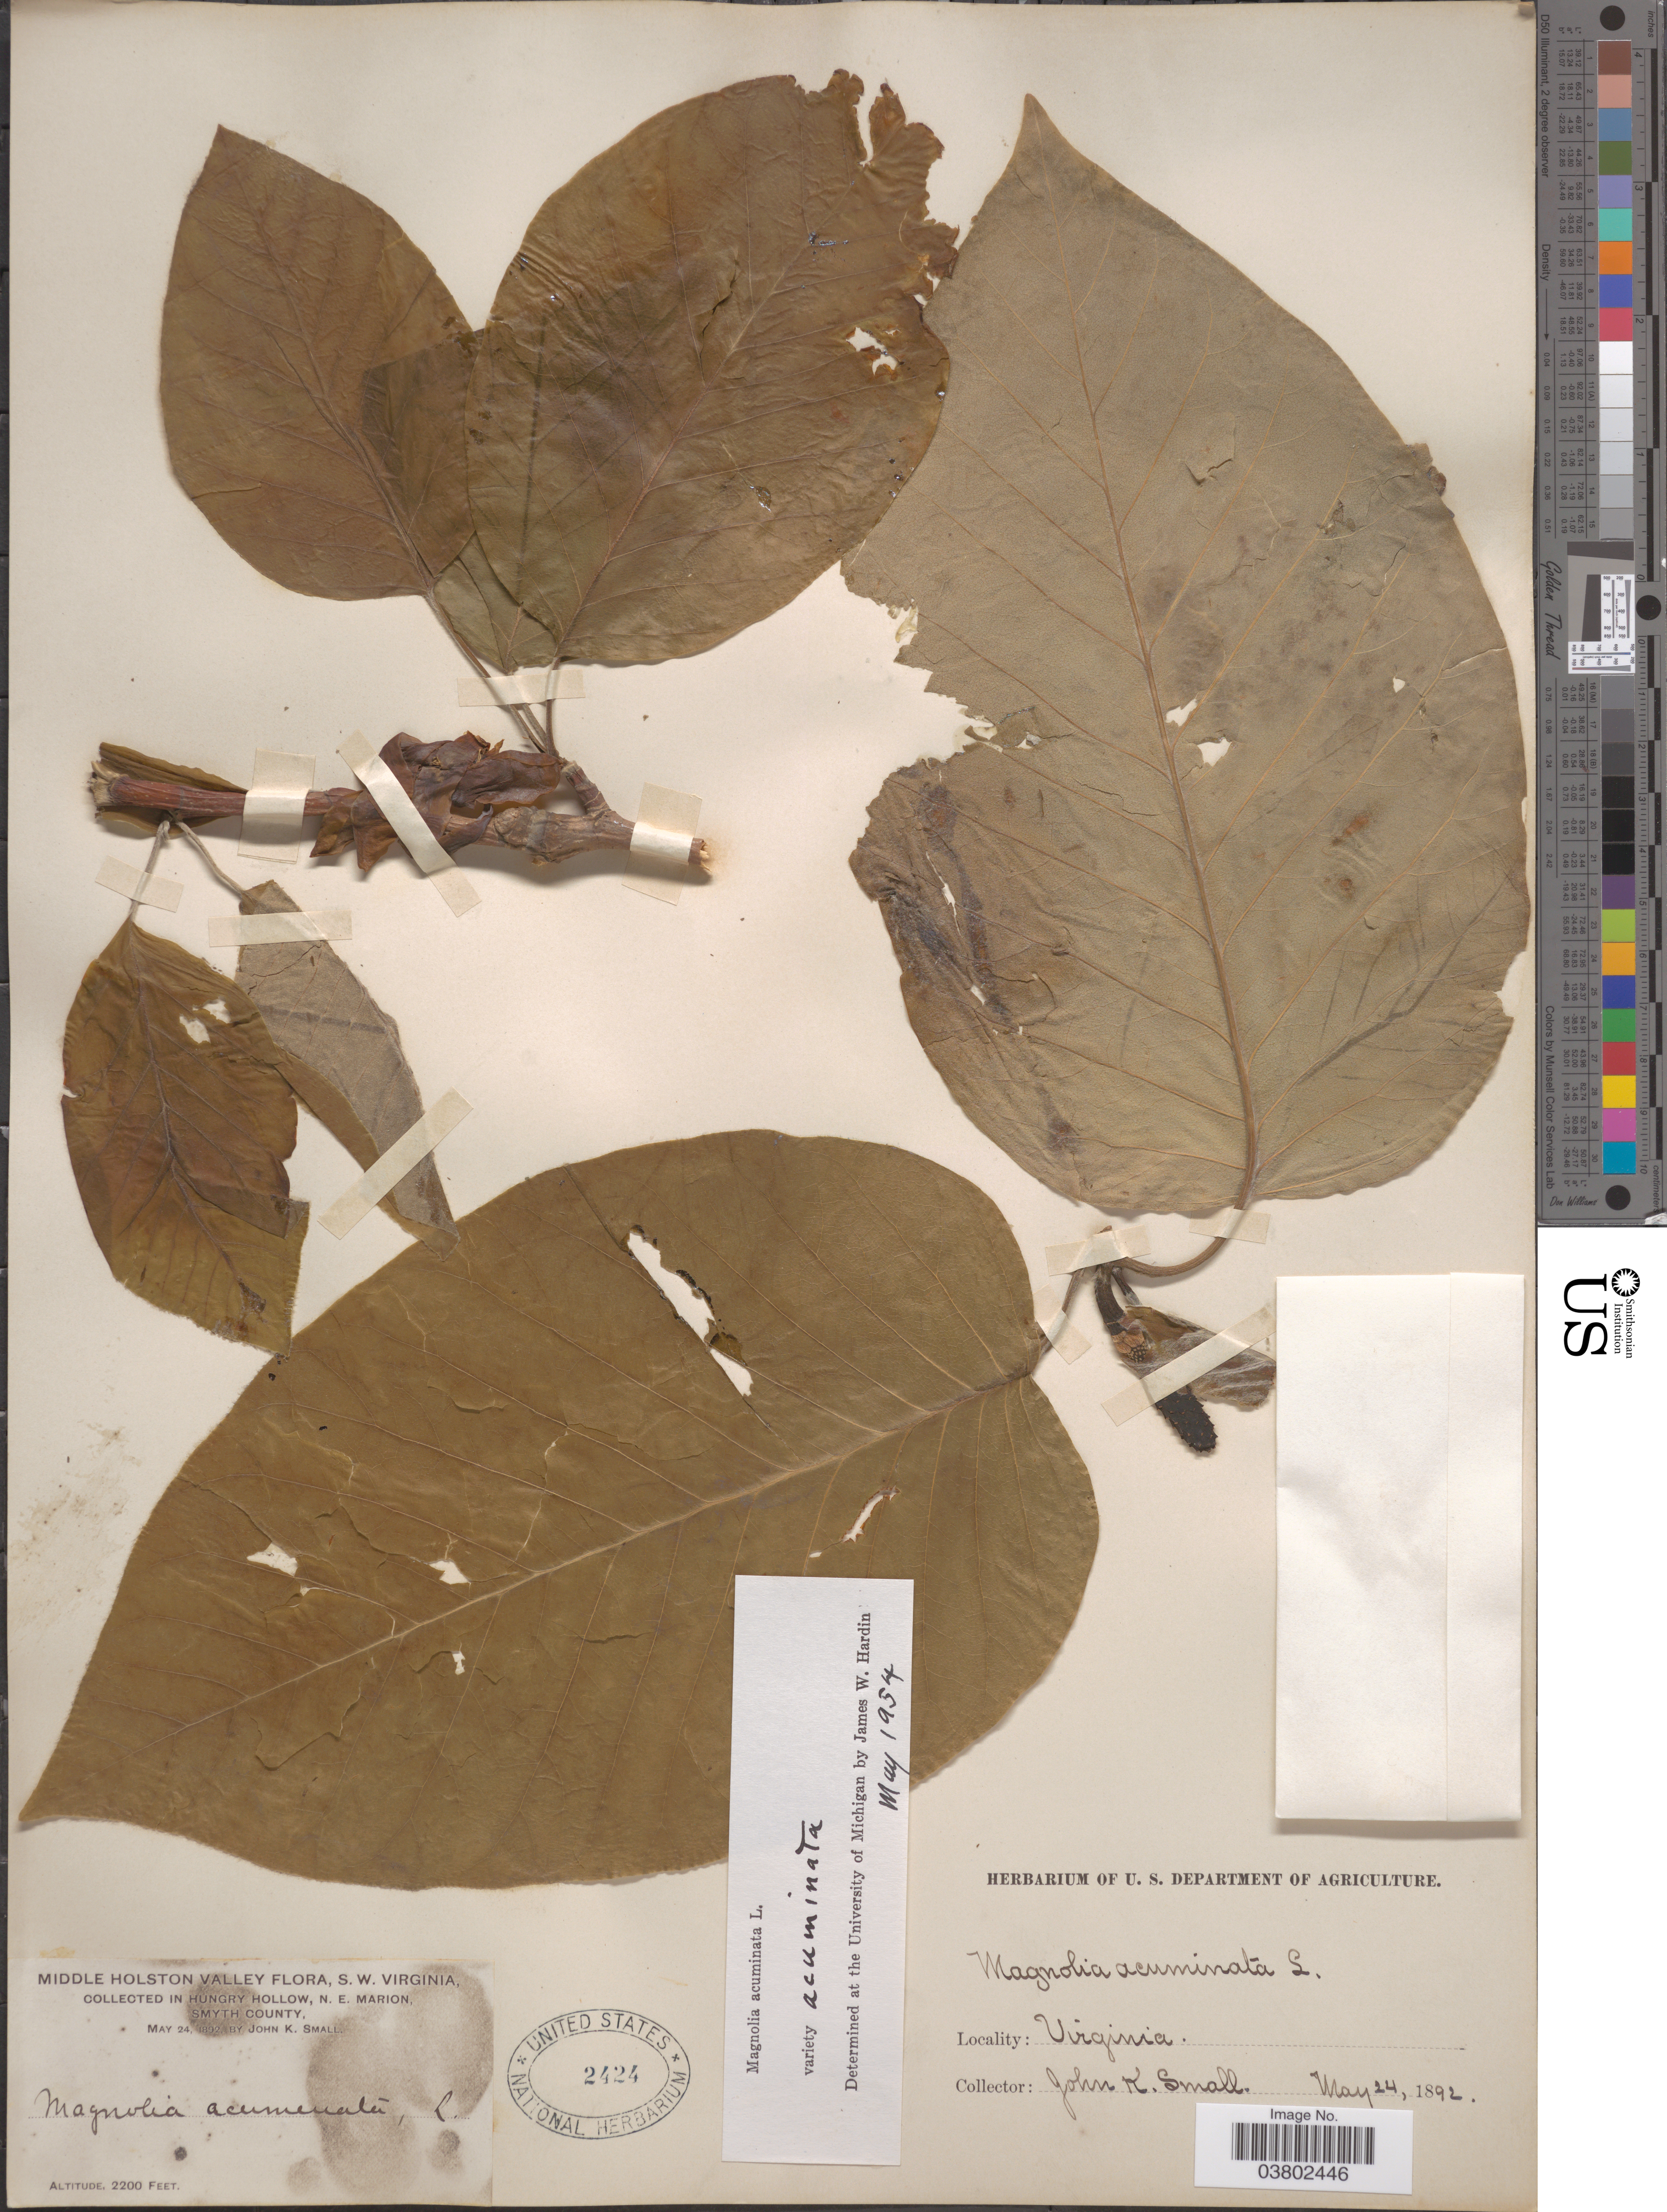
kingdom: Plantae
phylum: Tracheophyta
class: Magnoliopsida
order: Magnoliales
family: Magnoliaceae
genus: Magnolia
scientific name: Magnolia acuminata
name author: (L.) L.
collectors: J. K. Small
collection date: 1892-05-24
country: United States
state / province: Virginia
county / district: Smyth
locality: Middle Holston Valley, S.W. Virginia. Hungry Hollow, N.E. Marion, Smyth County.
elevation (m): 671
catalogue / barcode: US 2424